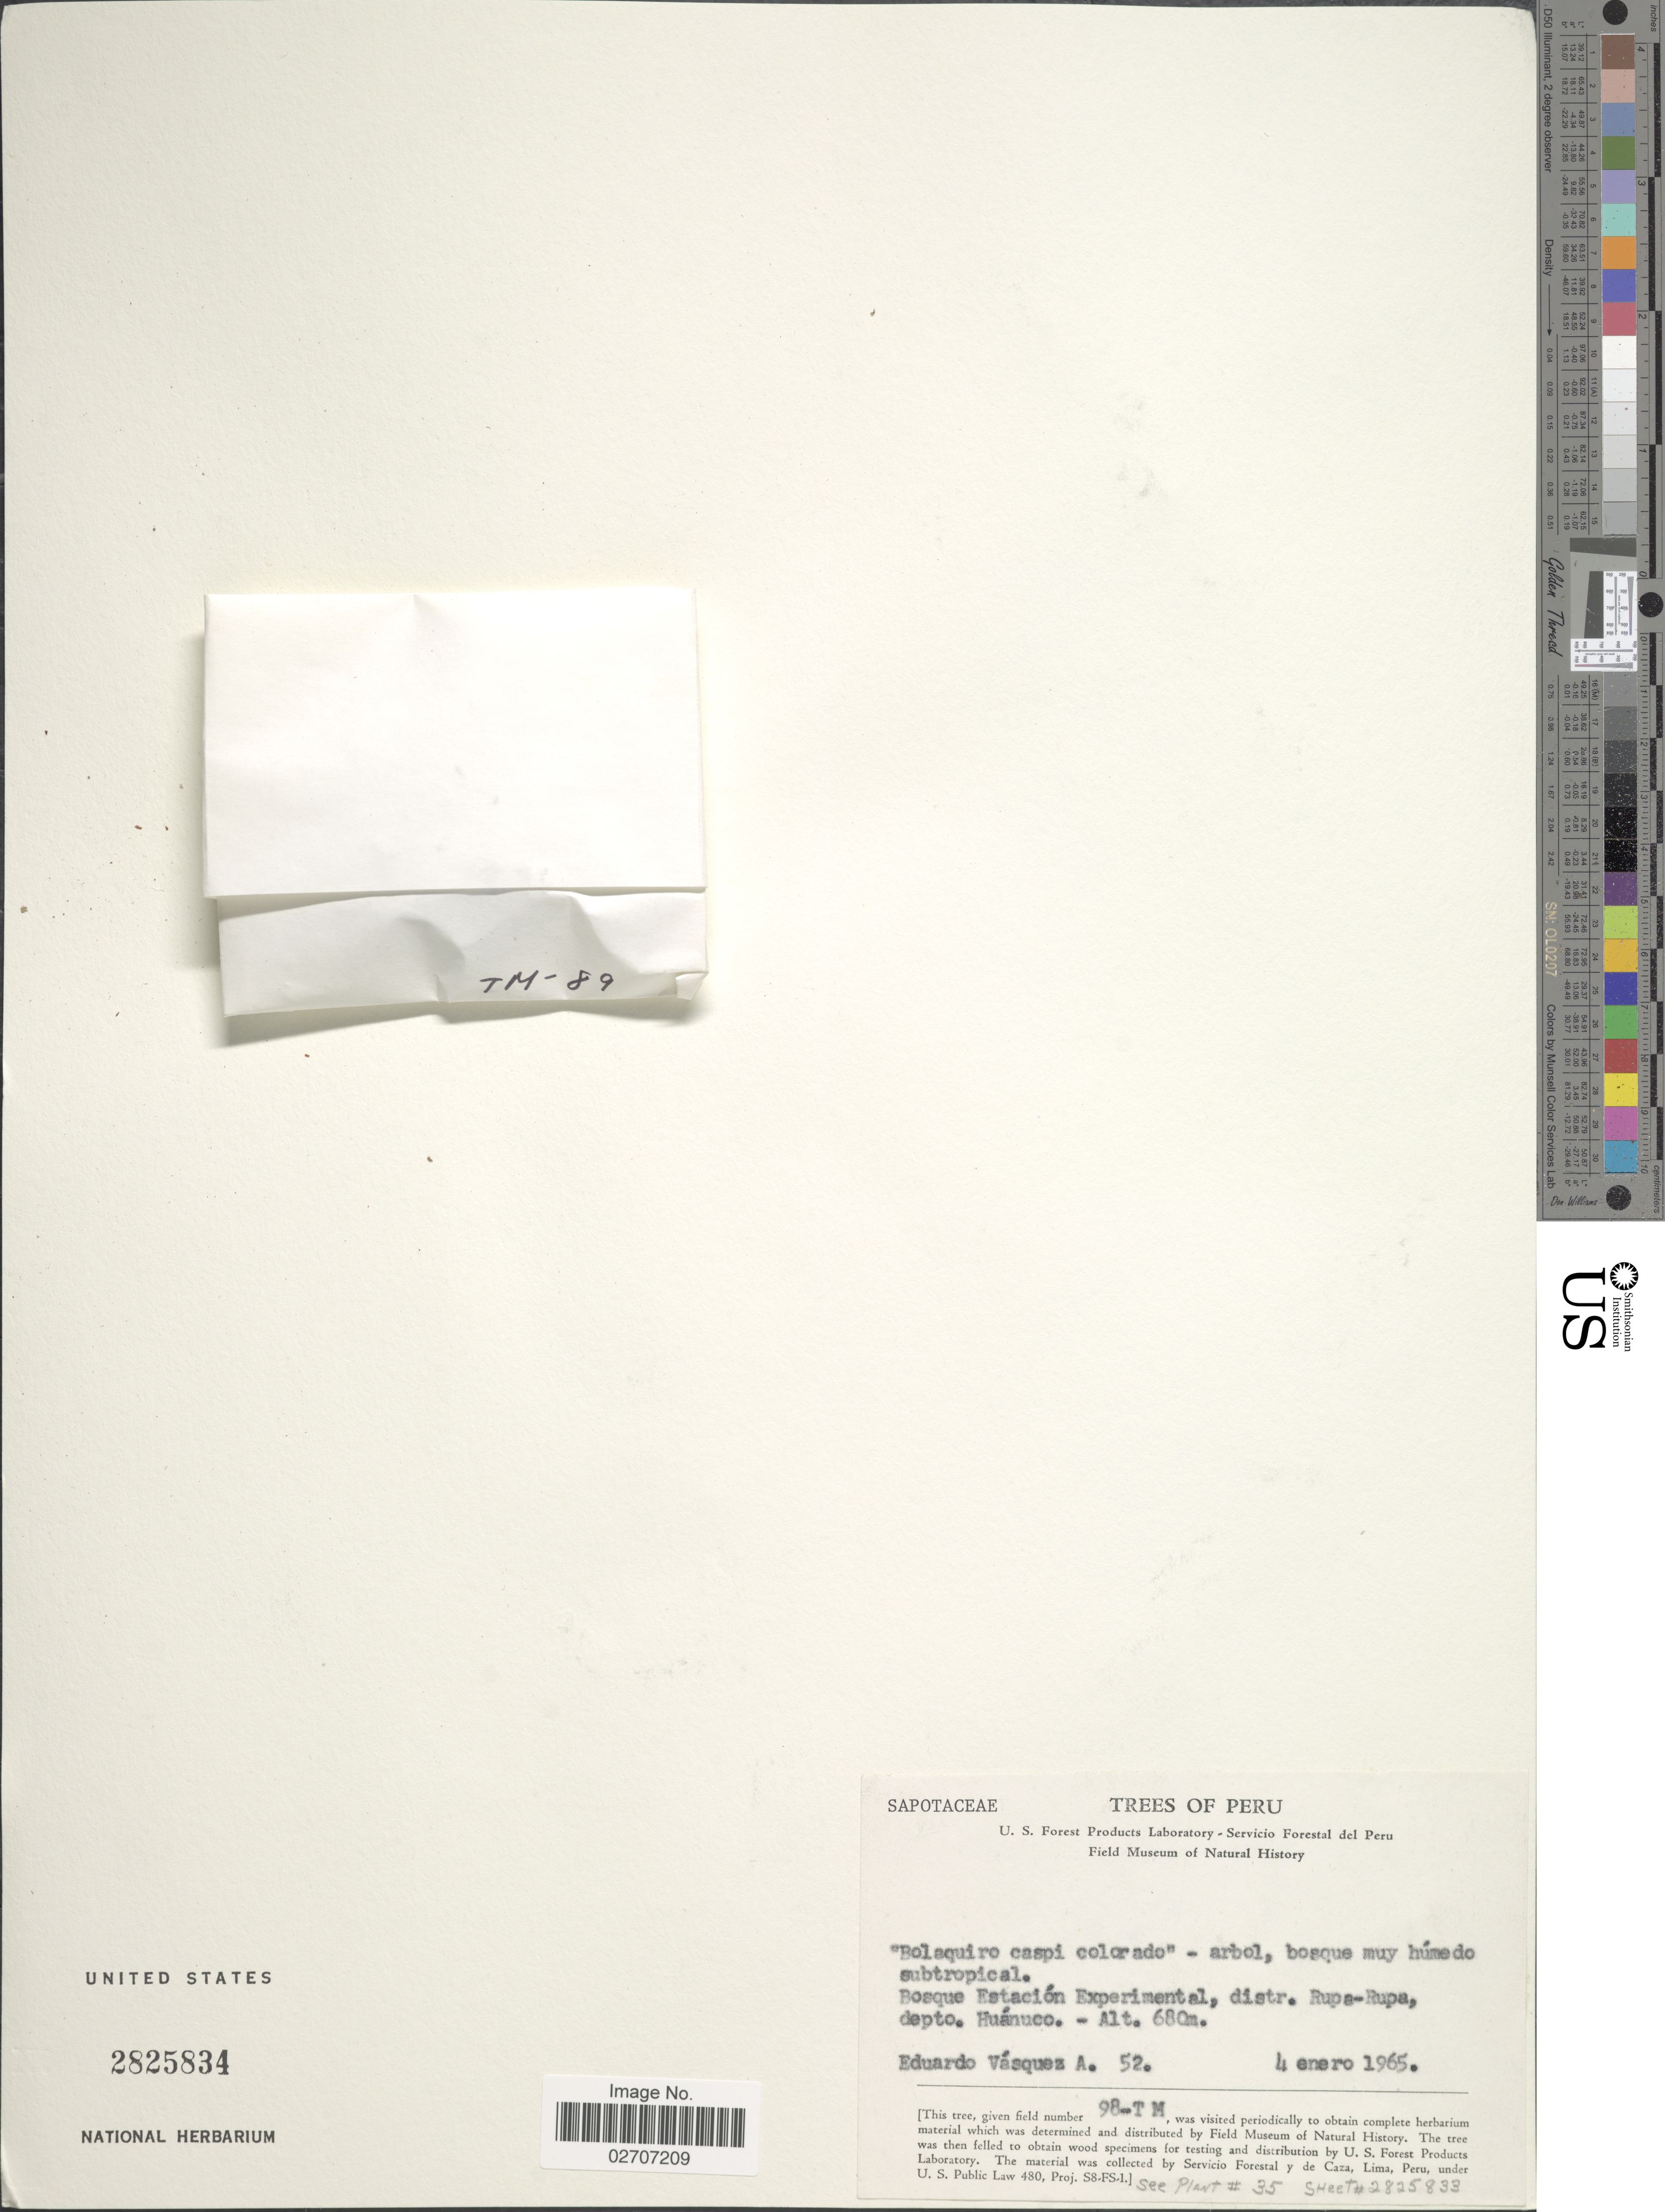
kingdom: Plantae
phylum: Tracheophyta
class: Magnoliopsida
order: Ericales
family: Sapotaceae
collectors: E. Vasquez A.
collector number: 52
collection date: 1965-01-04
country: Peru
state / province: Huánuco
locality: Bosque Estacion Experimental, distr. Rupa-Rupa depto. Huanuco.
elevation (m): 680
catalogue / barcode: US 2825834